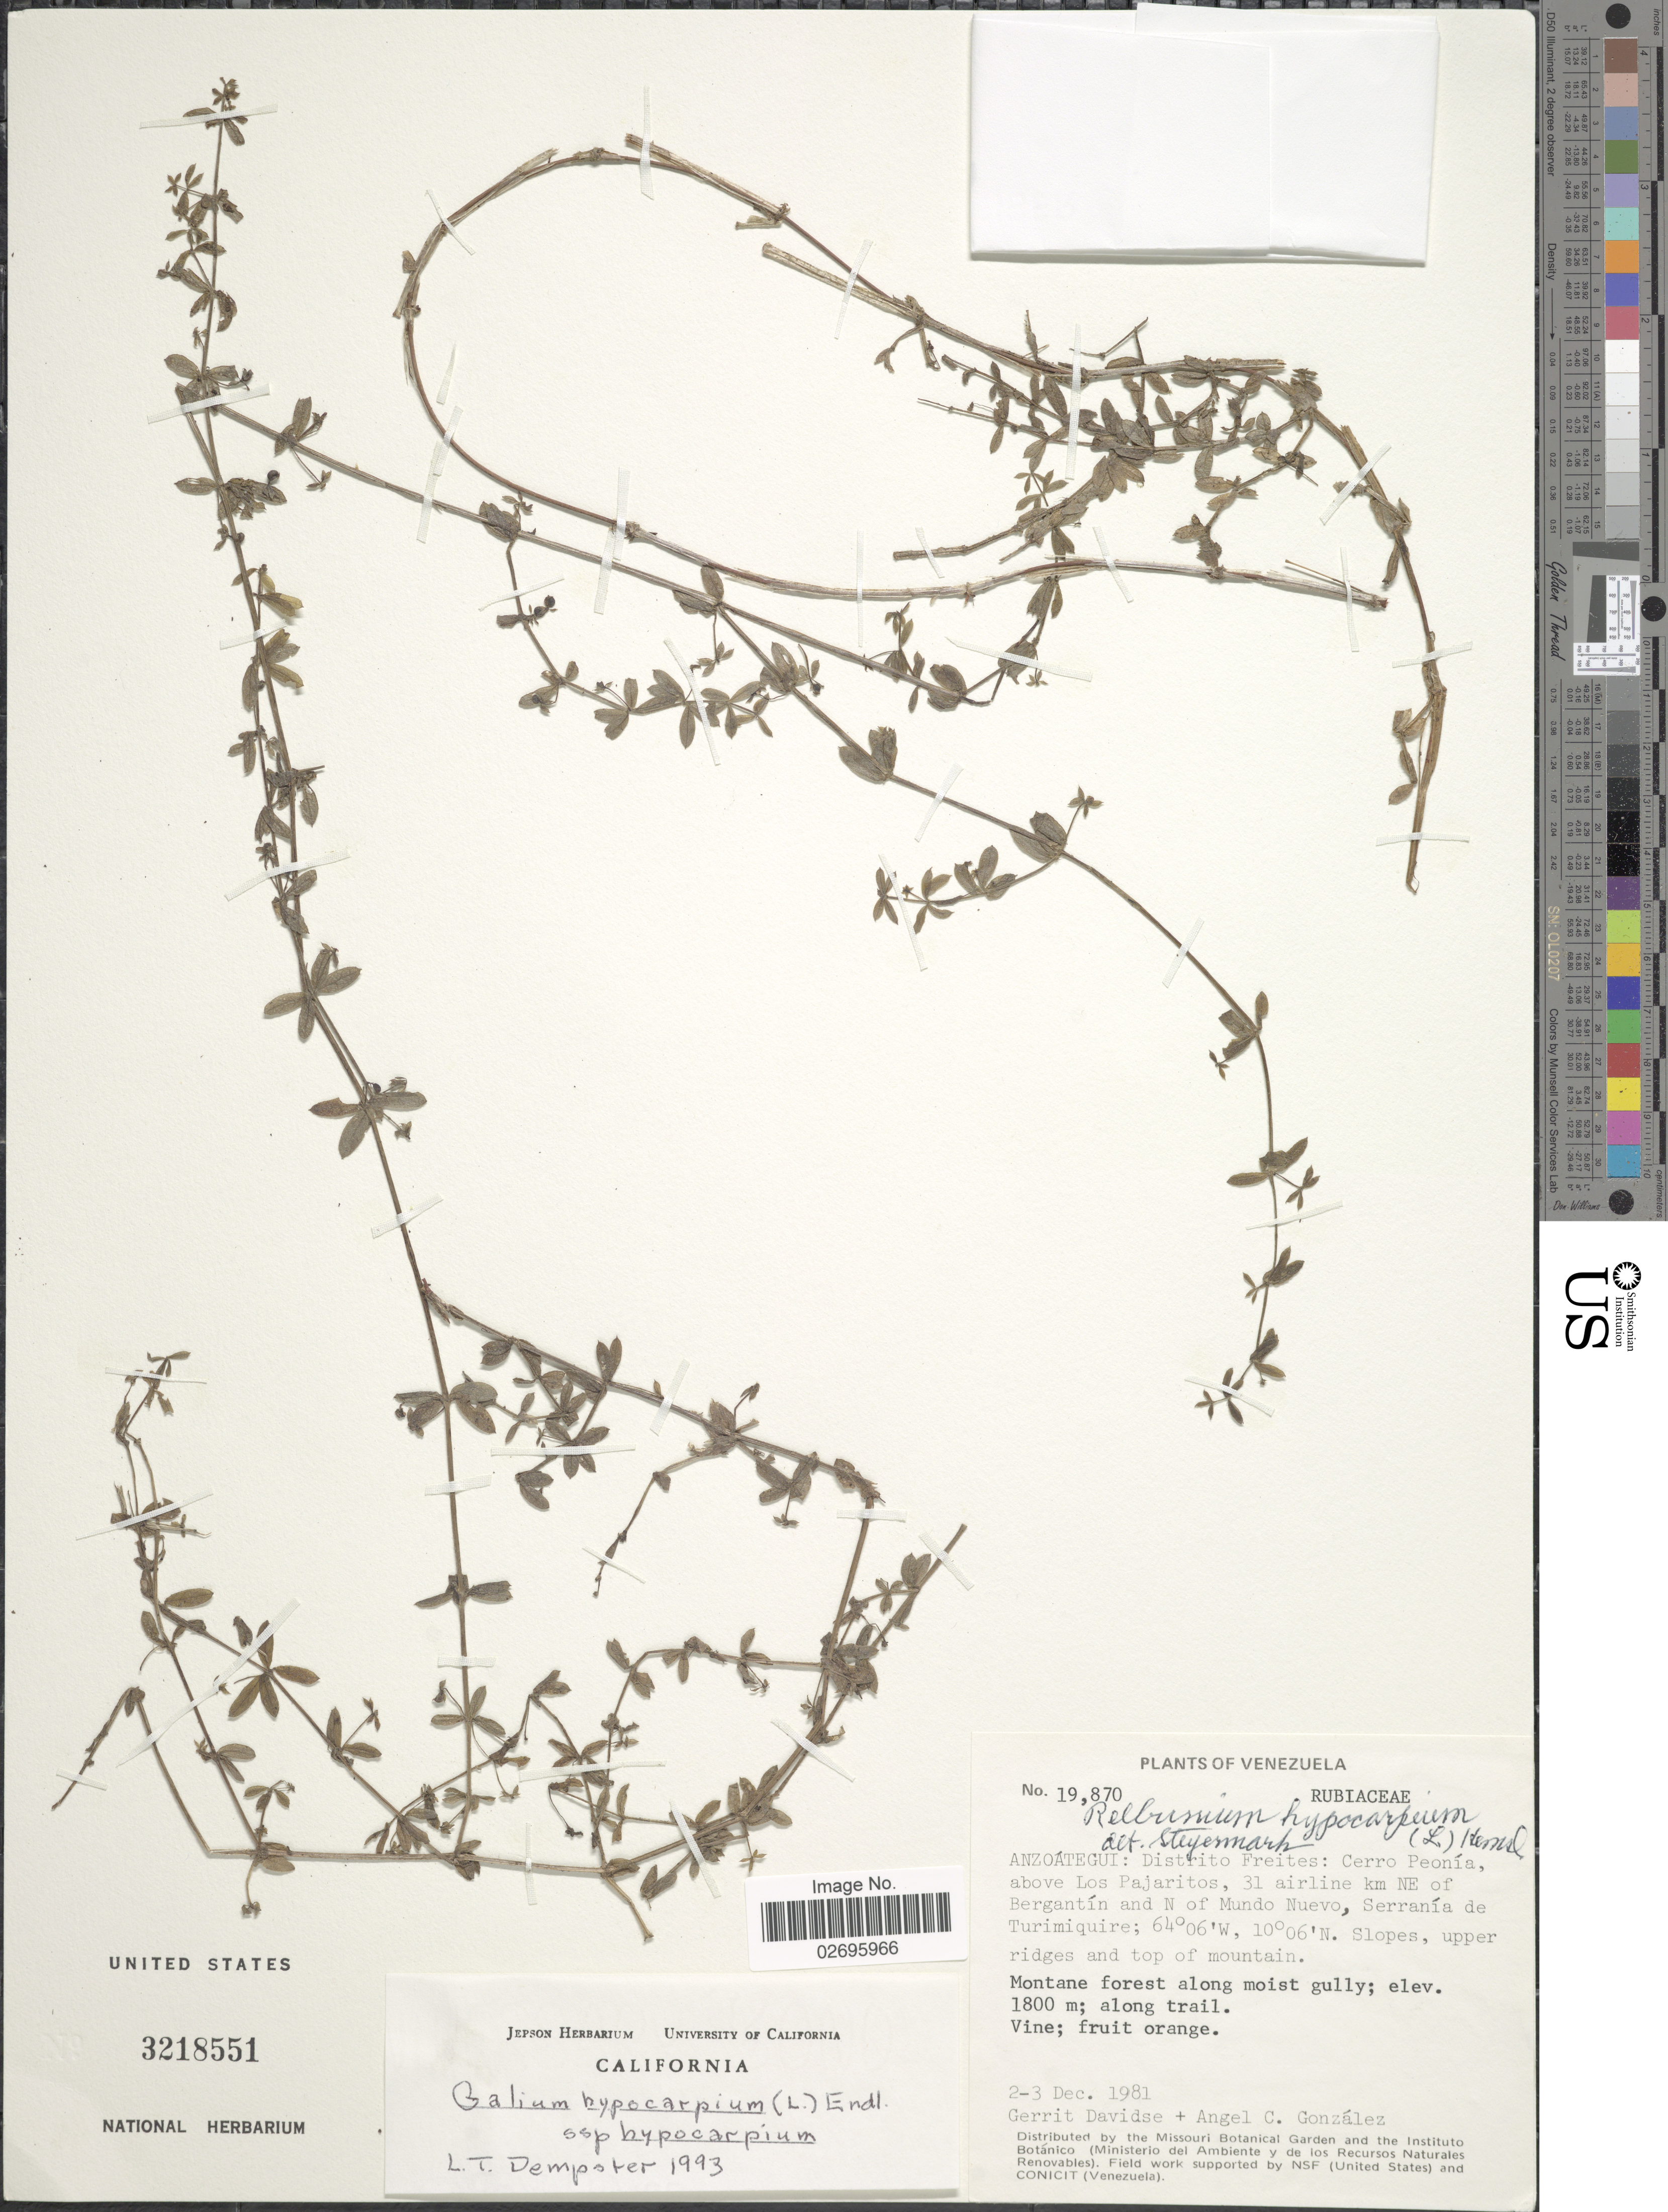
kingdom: Plantae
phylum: Tracheophyta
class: Magnoliopsida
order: Gentianales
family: Rubiaceae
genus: Galium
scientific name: Galium hypocarpium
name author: (L.) Endl. ex Griseb.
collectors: G. Davidse & A. C. González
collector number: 19870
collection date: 1981-12-02/1981-12-03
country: Venezuela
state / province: Anzoategui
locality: Distrito Freites: cerro Peonía, above Los Pajaritos, 31 airline km NE of Bergantín and N of Mundo Nuevo, Serranía de Turimiquire; Slopes , upper ridges and top of mountain, Montane forest along moist gully; along trail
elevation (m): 1800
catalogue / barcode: US 3218551